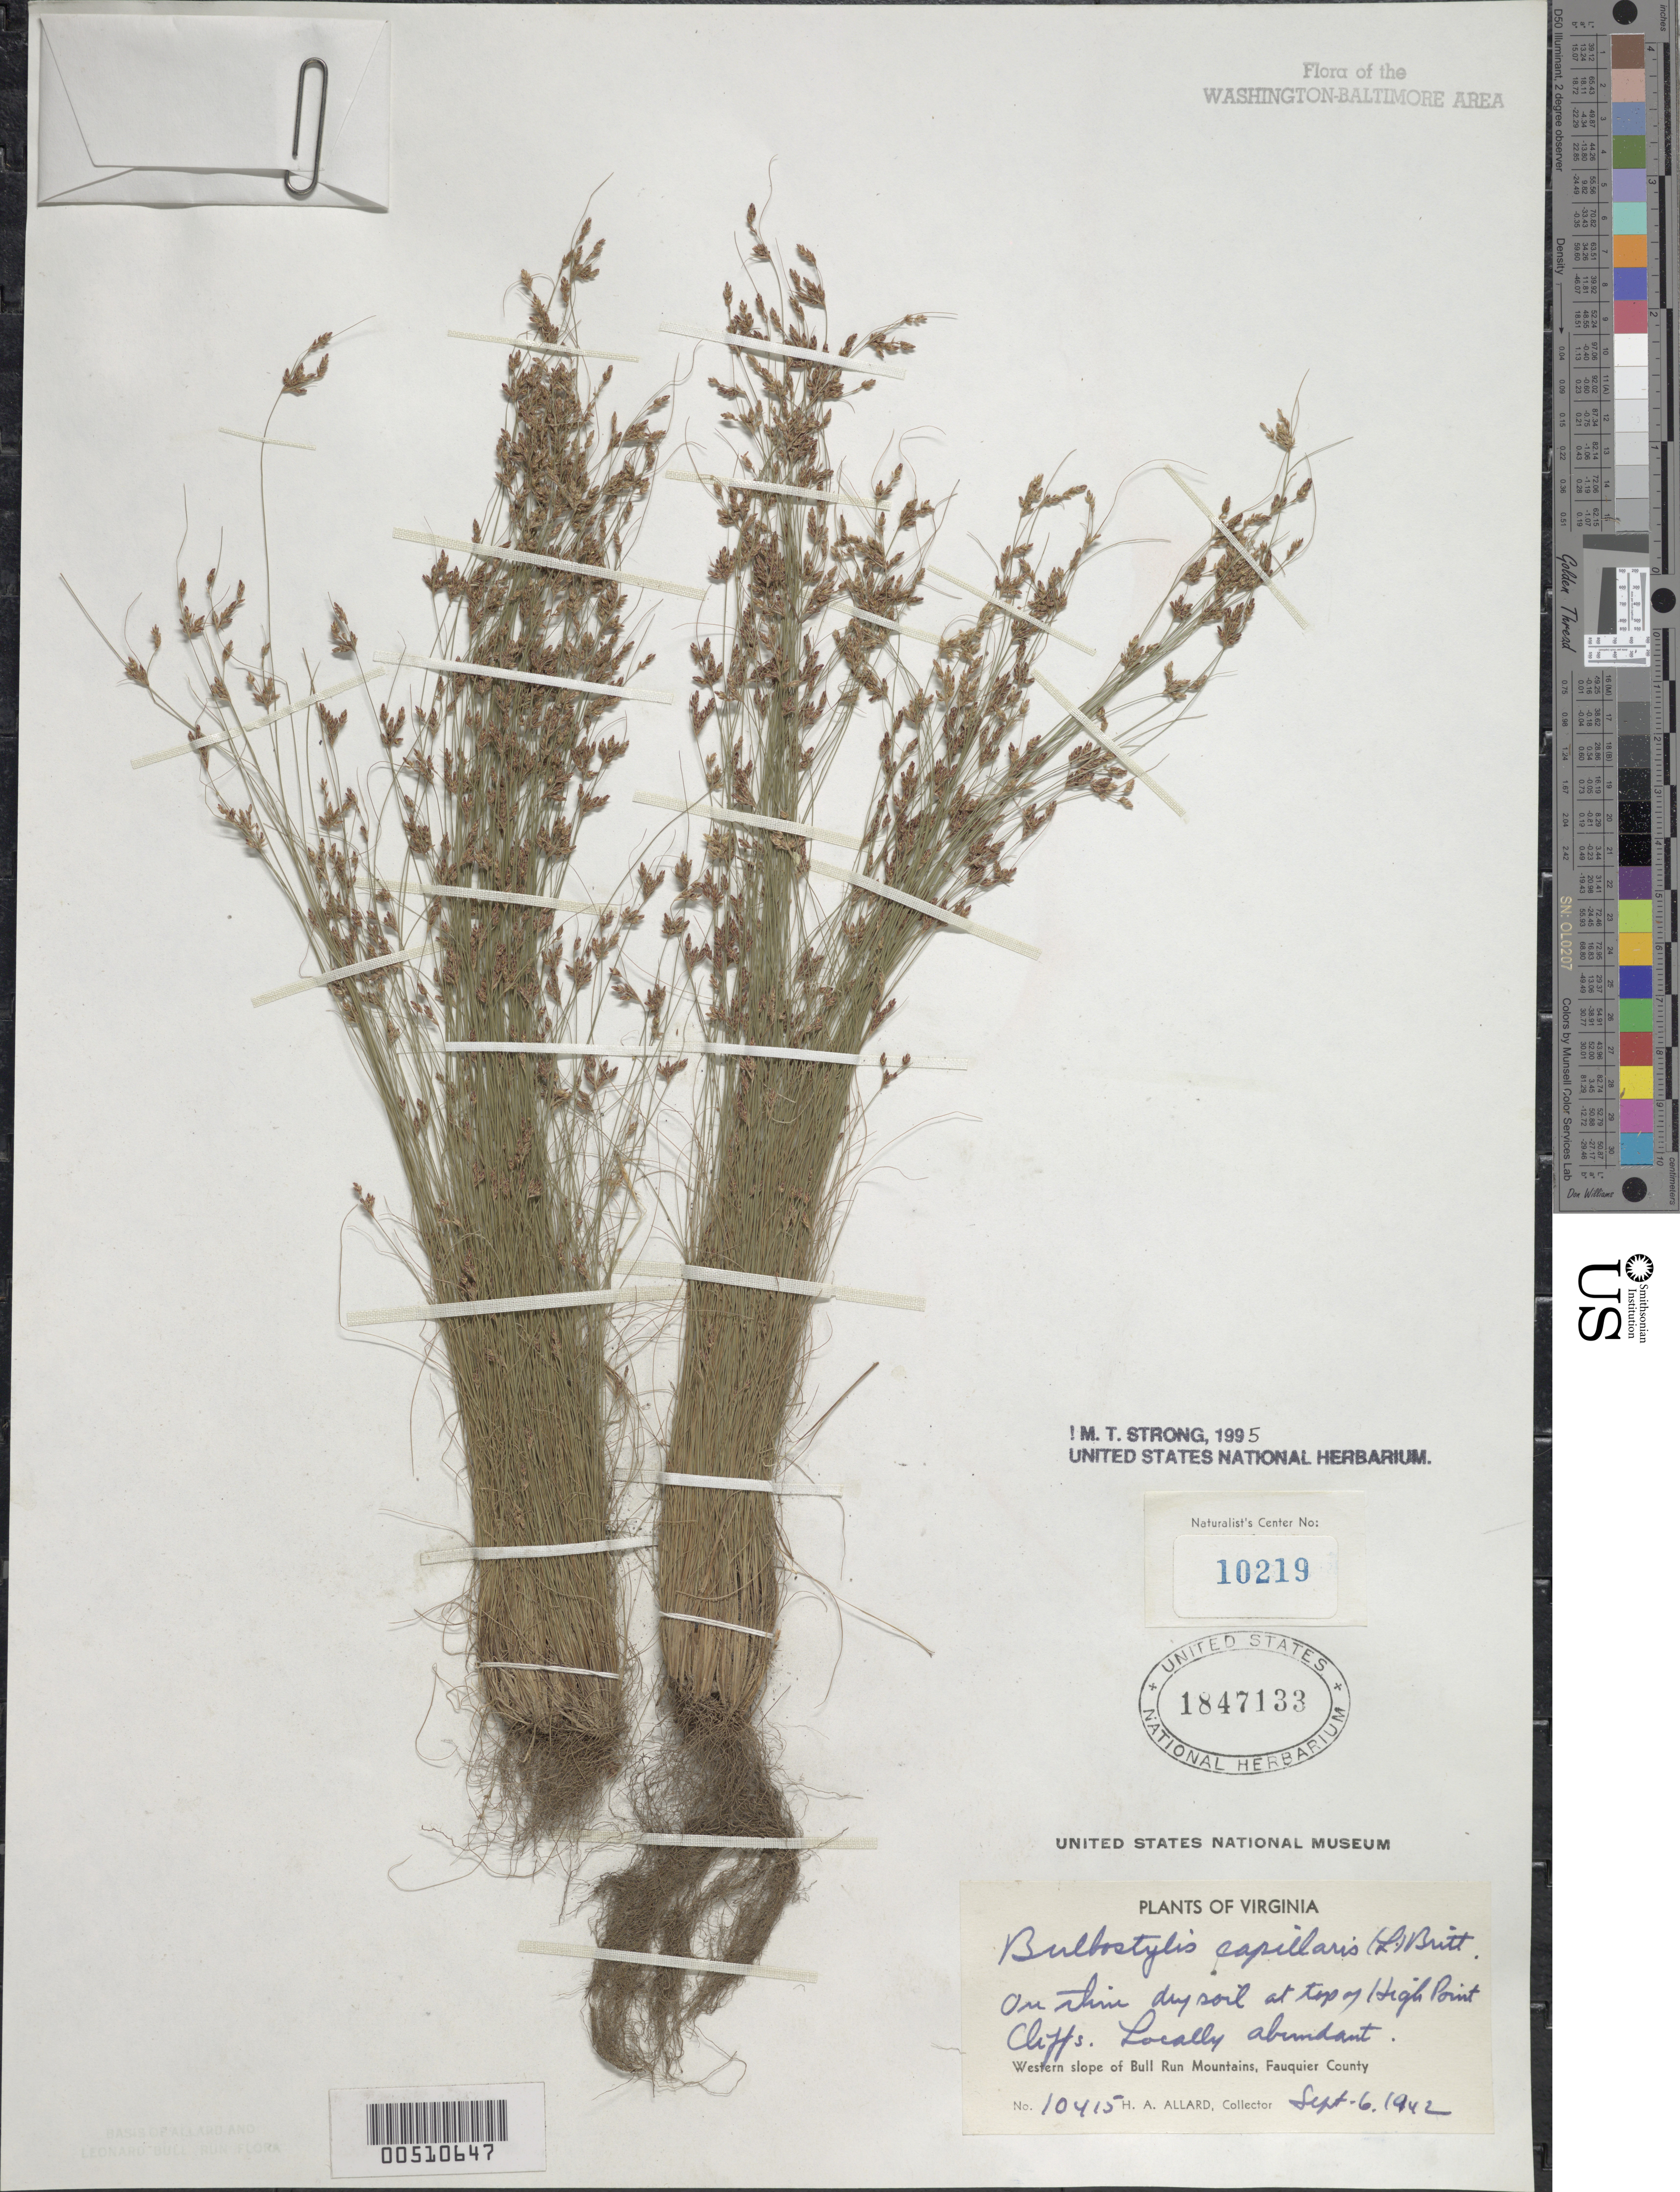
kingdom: Plantae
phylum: Tracheophyta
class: Liliopsida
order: Poales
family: Cyperaceae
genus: Bulbostylis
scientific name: Bulbostylis capillaris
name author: (L.) Kunth ex C.B. Clarke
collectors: H. A. Allard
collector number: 10415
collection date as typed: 06 Sep 1942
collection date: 1942-09-06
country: United States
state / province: Virginia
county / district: Fauquier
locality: Top of High Point cliffs, W slope of Bull Run Mts. Bull Run Mts.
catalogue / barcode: US 1847133